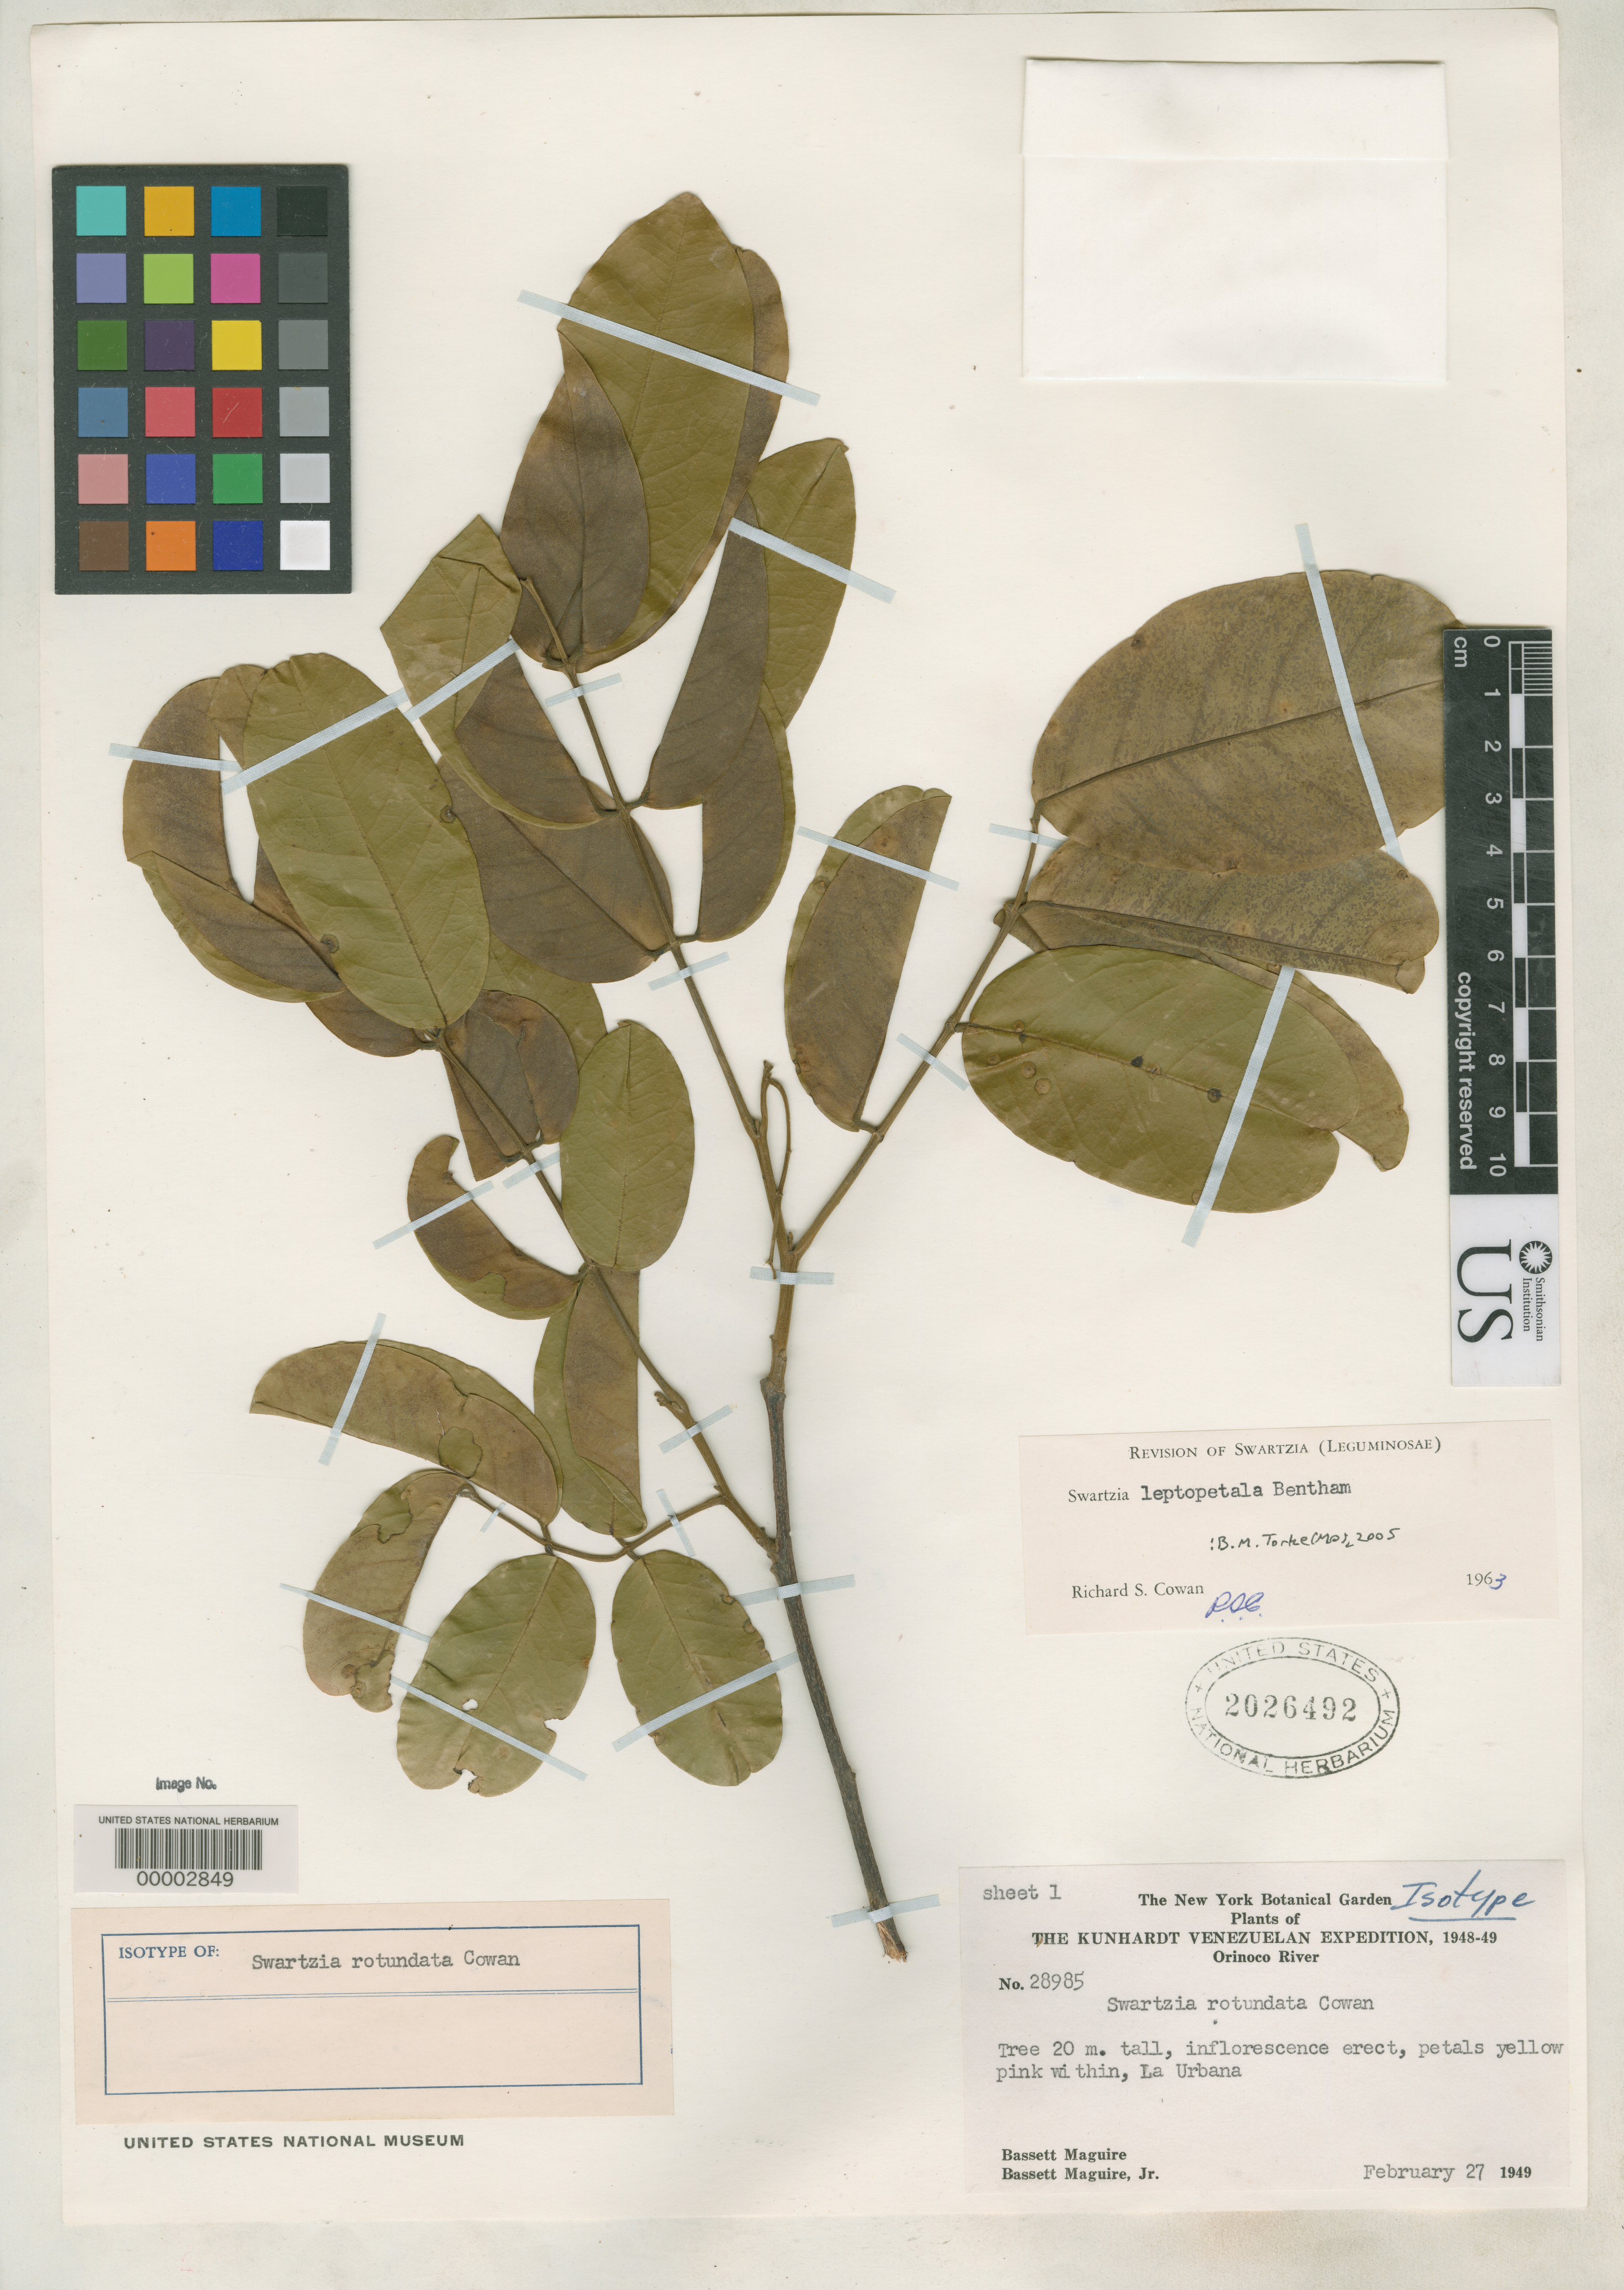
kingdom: Plantae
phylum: Tracheophyta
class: Magnoliopsida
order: Fabales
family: Fabaceae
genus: Swartzia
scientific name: Swartzia rotundata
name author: R.S. Cowan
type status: Isotype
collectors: B. Maguire & B. Maguire Jr.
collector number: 28985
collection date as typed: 27 Feb 1949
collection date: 1949-02-27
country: Venezuela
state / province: Amazonas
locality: La Urbana, Orinoco River.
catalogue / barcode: US 2026492